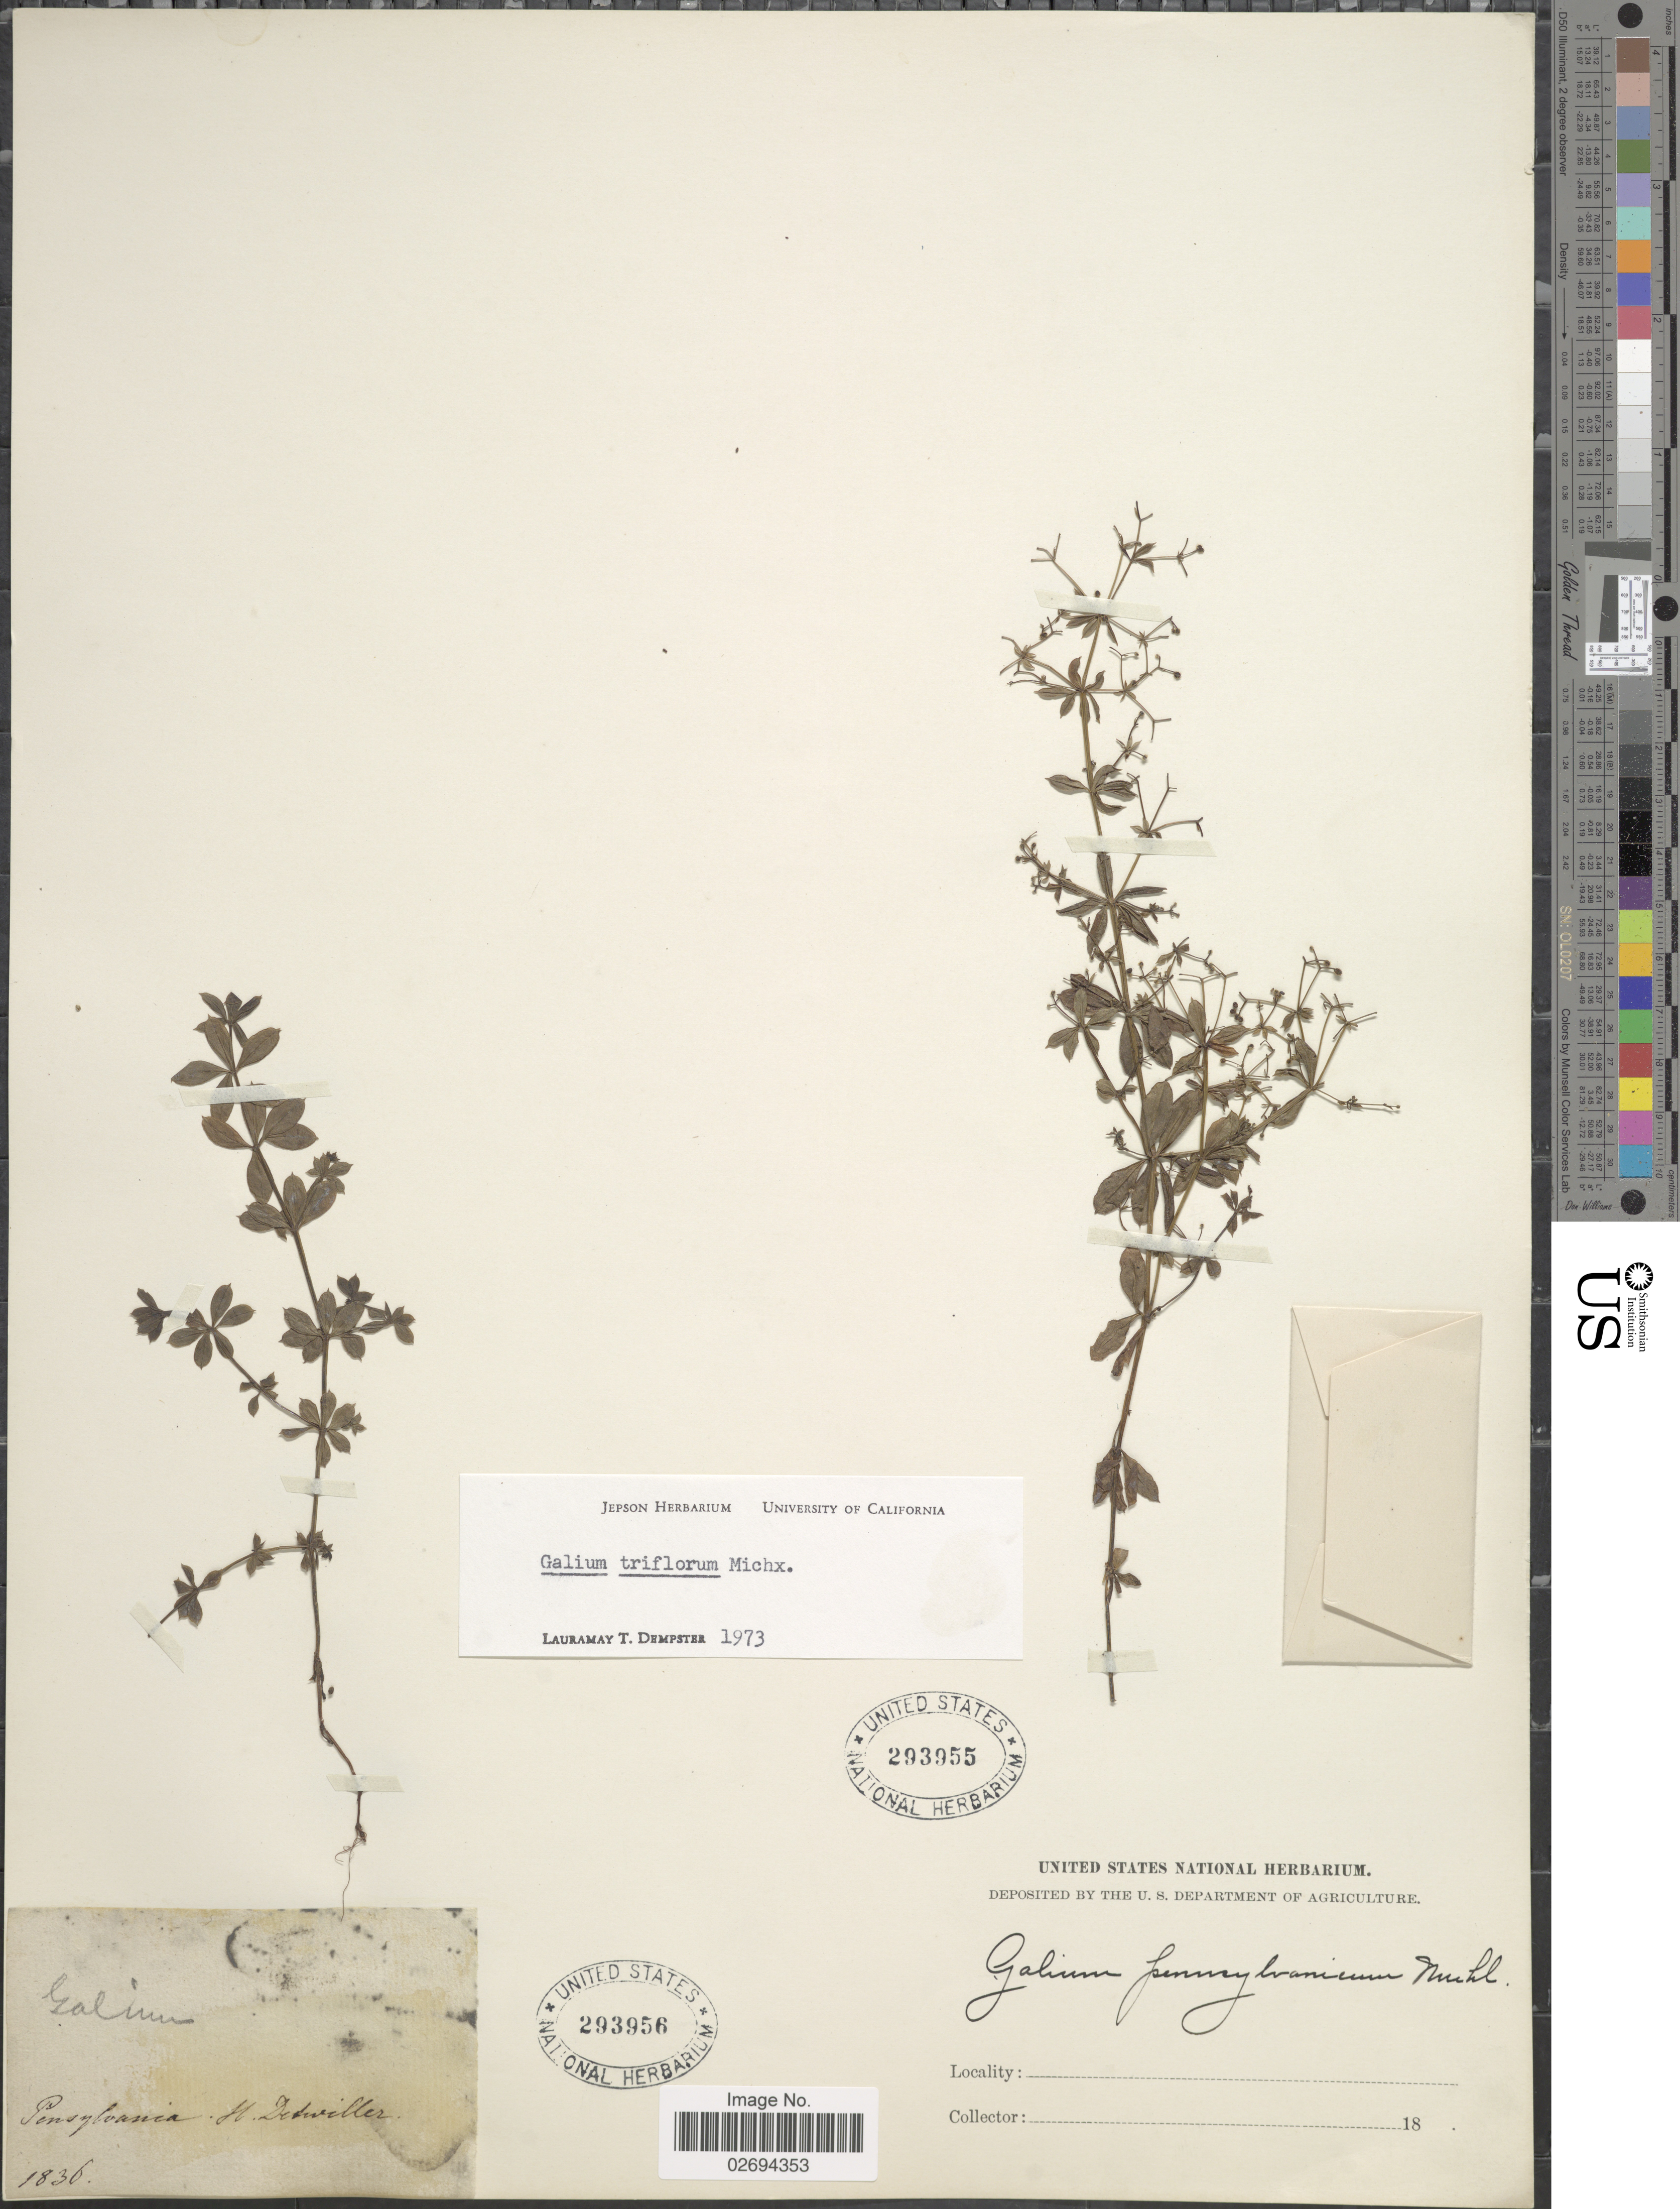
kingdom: Plantae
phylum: Tracheophyta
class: Magnoliopsida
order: Gentianales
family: Rubiaceae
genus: Galium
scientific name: Galium triflorum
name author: Michx.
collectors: ex herb. United States National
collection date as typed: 18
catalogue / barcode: US 293955-2